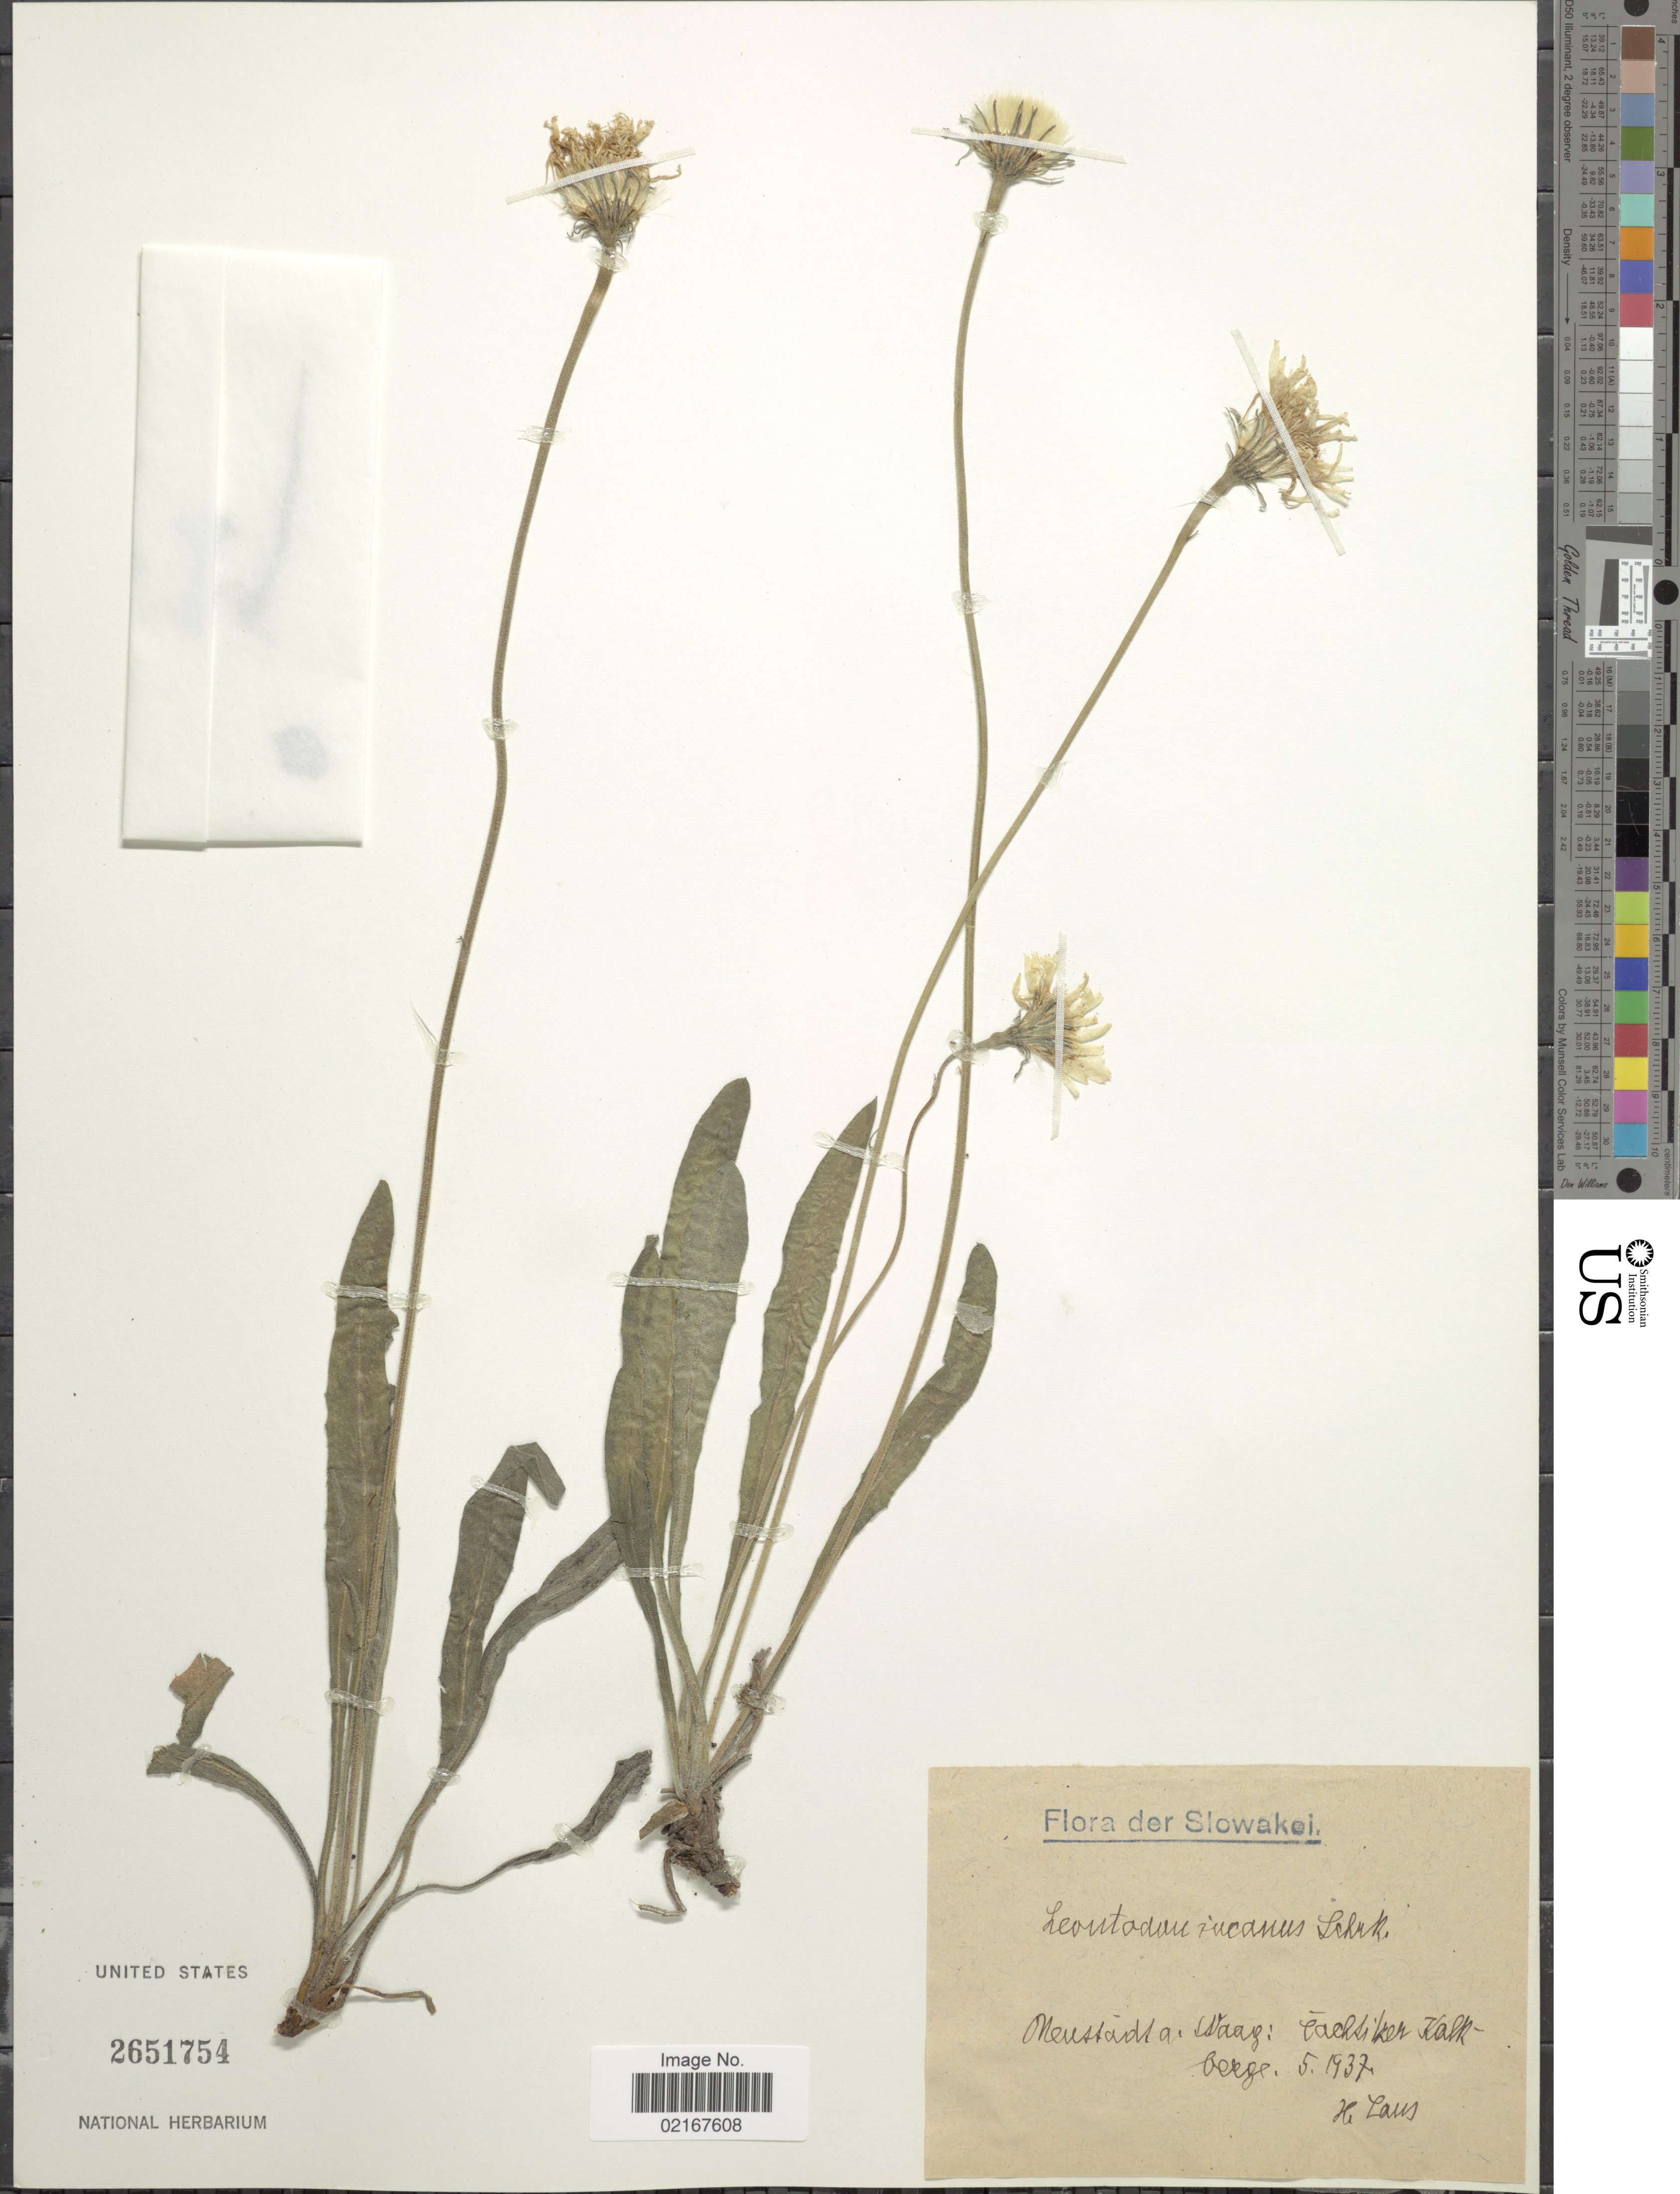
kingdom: Plantae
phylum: Tracheophyta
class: Magnoliopsida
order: Asterales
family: Asteraceae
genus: Leontodon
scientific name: Leontodon incanus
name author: (L.) Schrank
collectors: H. Laus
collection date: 1937-05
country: Slovakia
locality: Slowakei, Meussads a Waag, Tachtsiker Kalkberge [interpreted]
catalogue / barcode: US 2651754